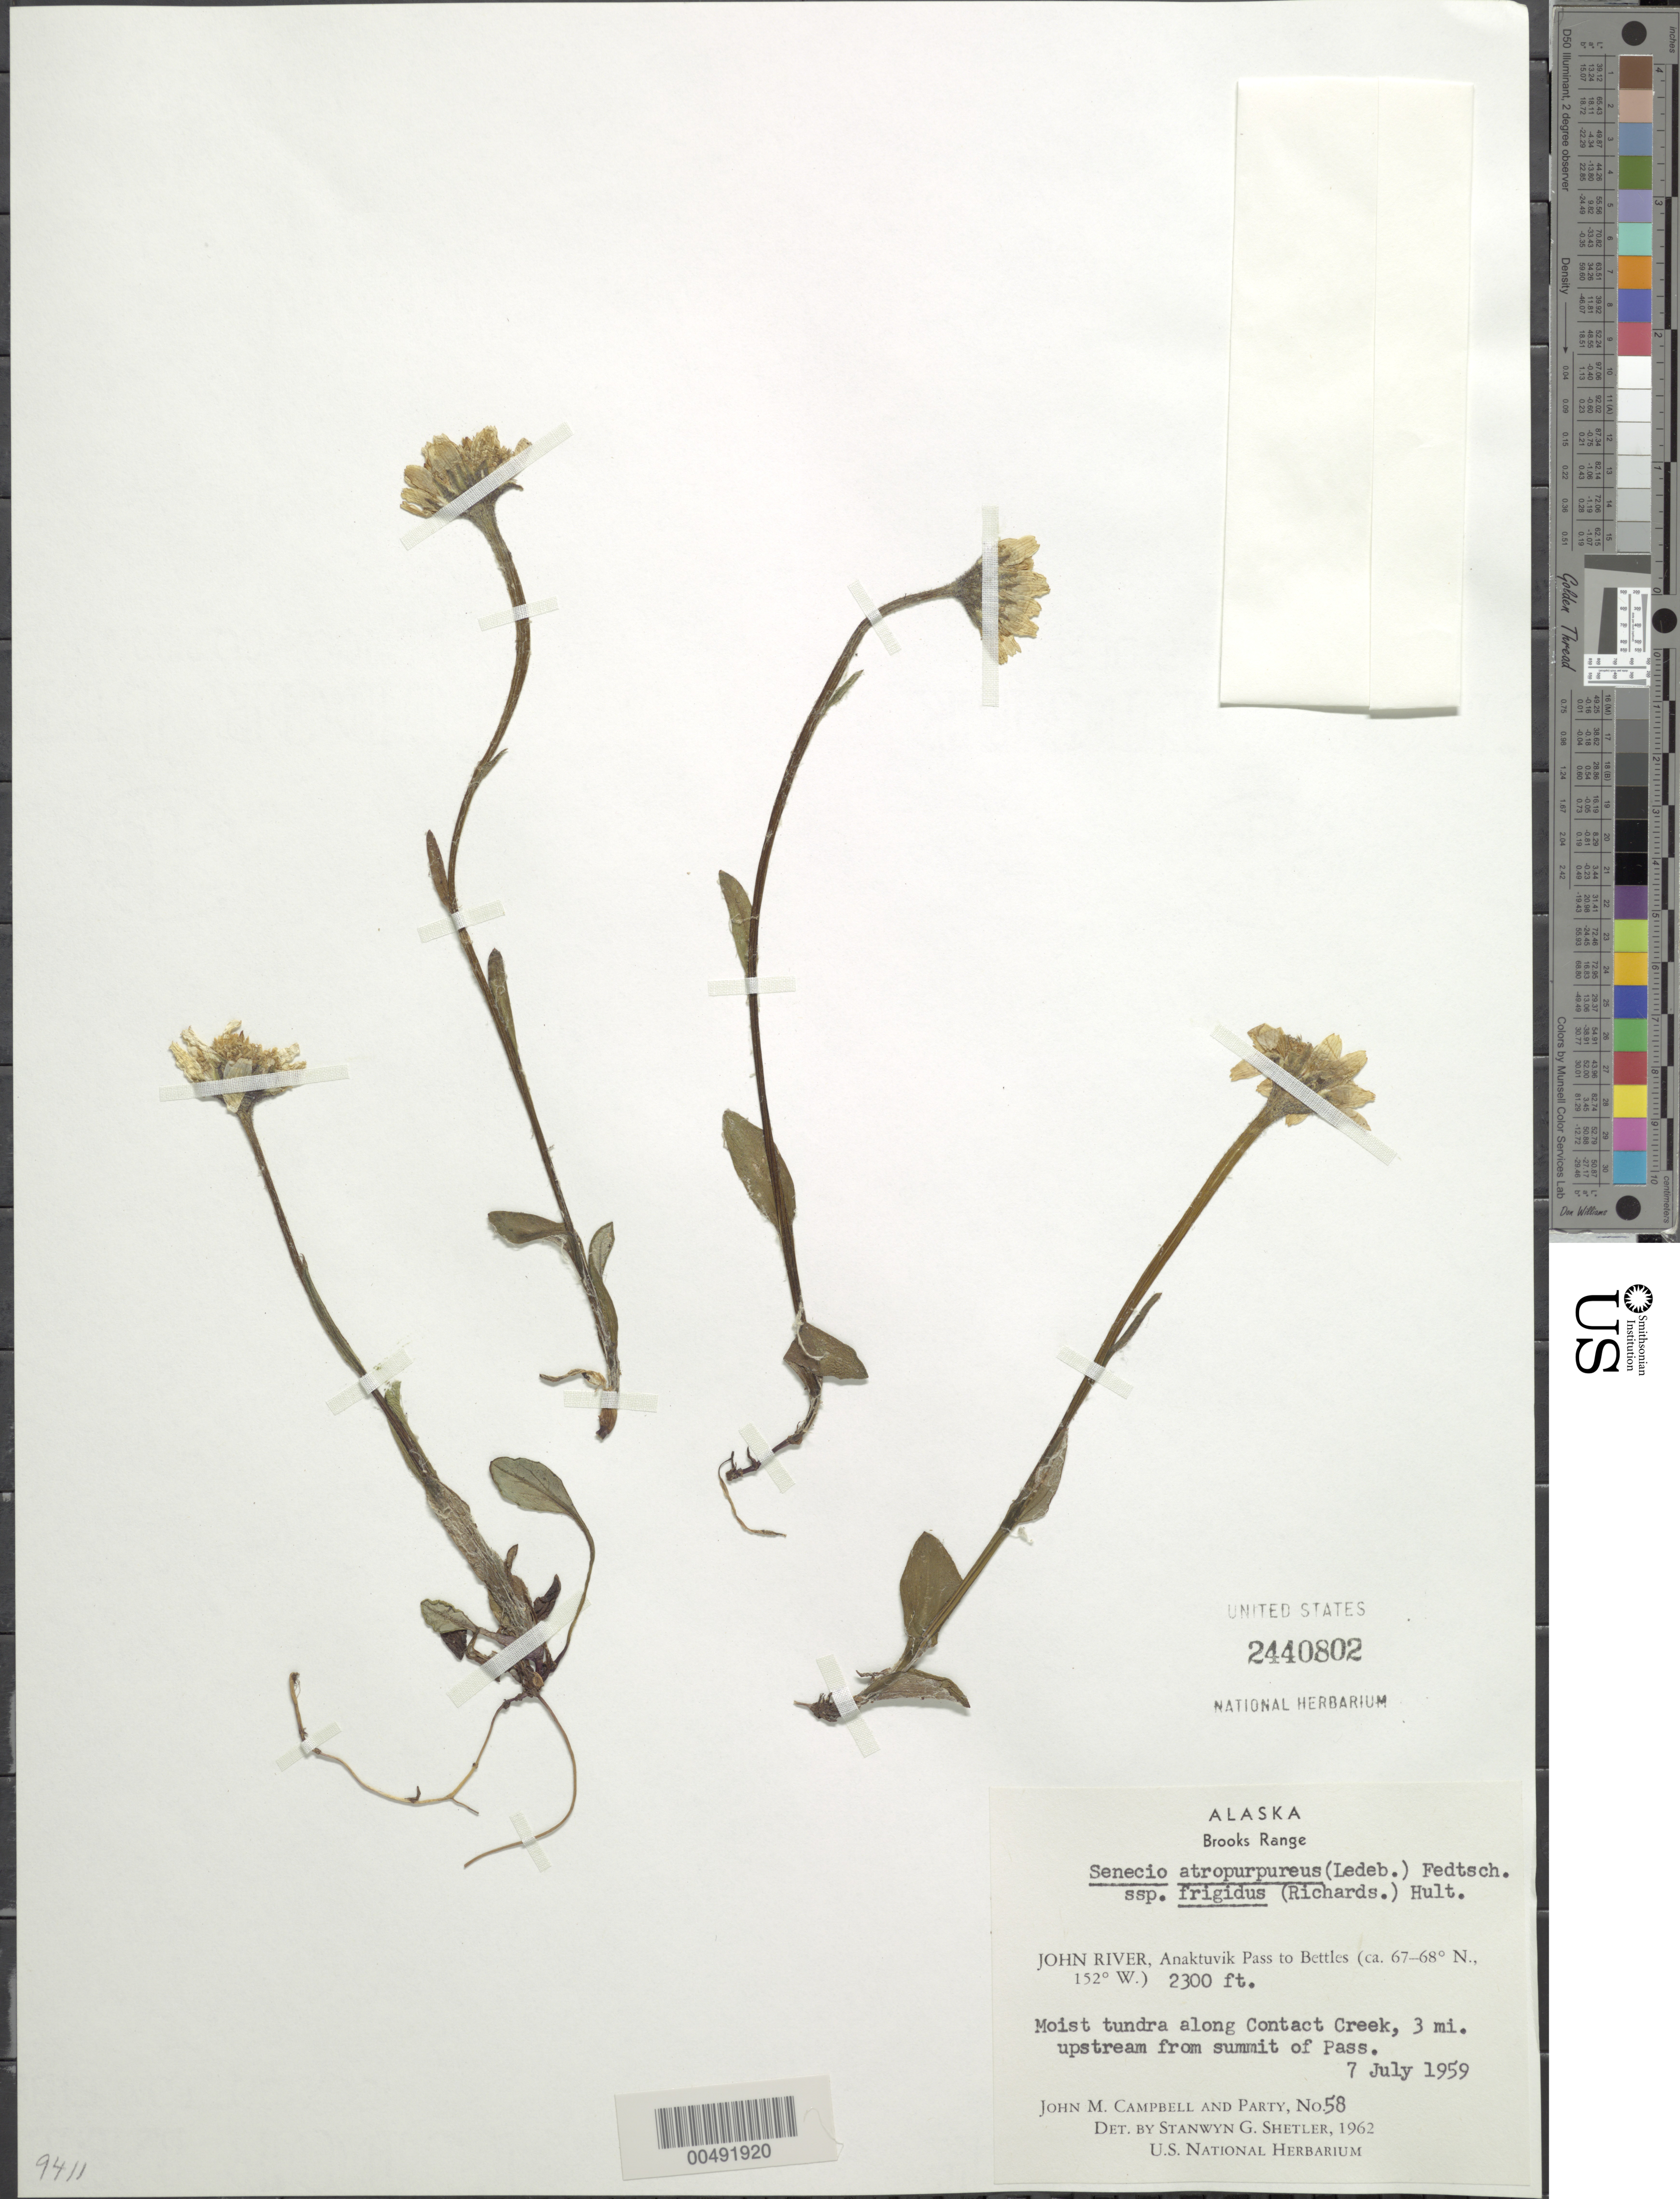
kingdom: Plantae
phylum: Tracheophyta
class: Magnoliopsida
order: Asterales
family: Asteraceae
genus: Tephroseris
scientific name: Tephroseris frigida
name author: (Richardson) Holub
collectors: J. M. Campbell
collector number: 58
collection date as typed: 07 Jul 1959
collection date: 1959-07-07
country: United States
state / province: Alaska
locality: Brooks Range, John River, 3 mi. upstream from summit of Anaktuvuk Pass, along Contact Creek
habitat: moist tundra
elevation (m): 701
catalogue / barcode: US 2440802